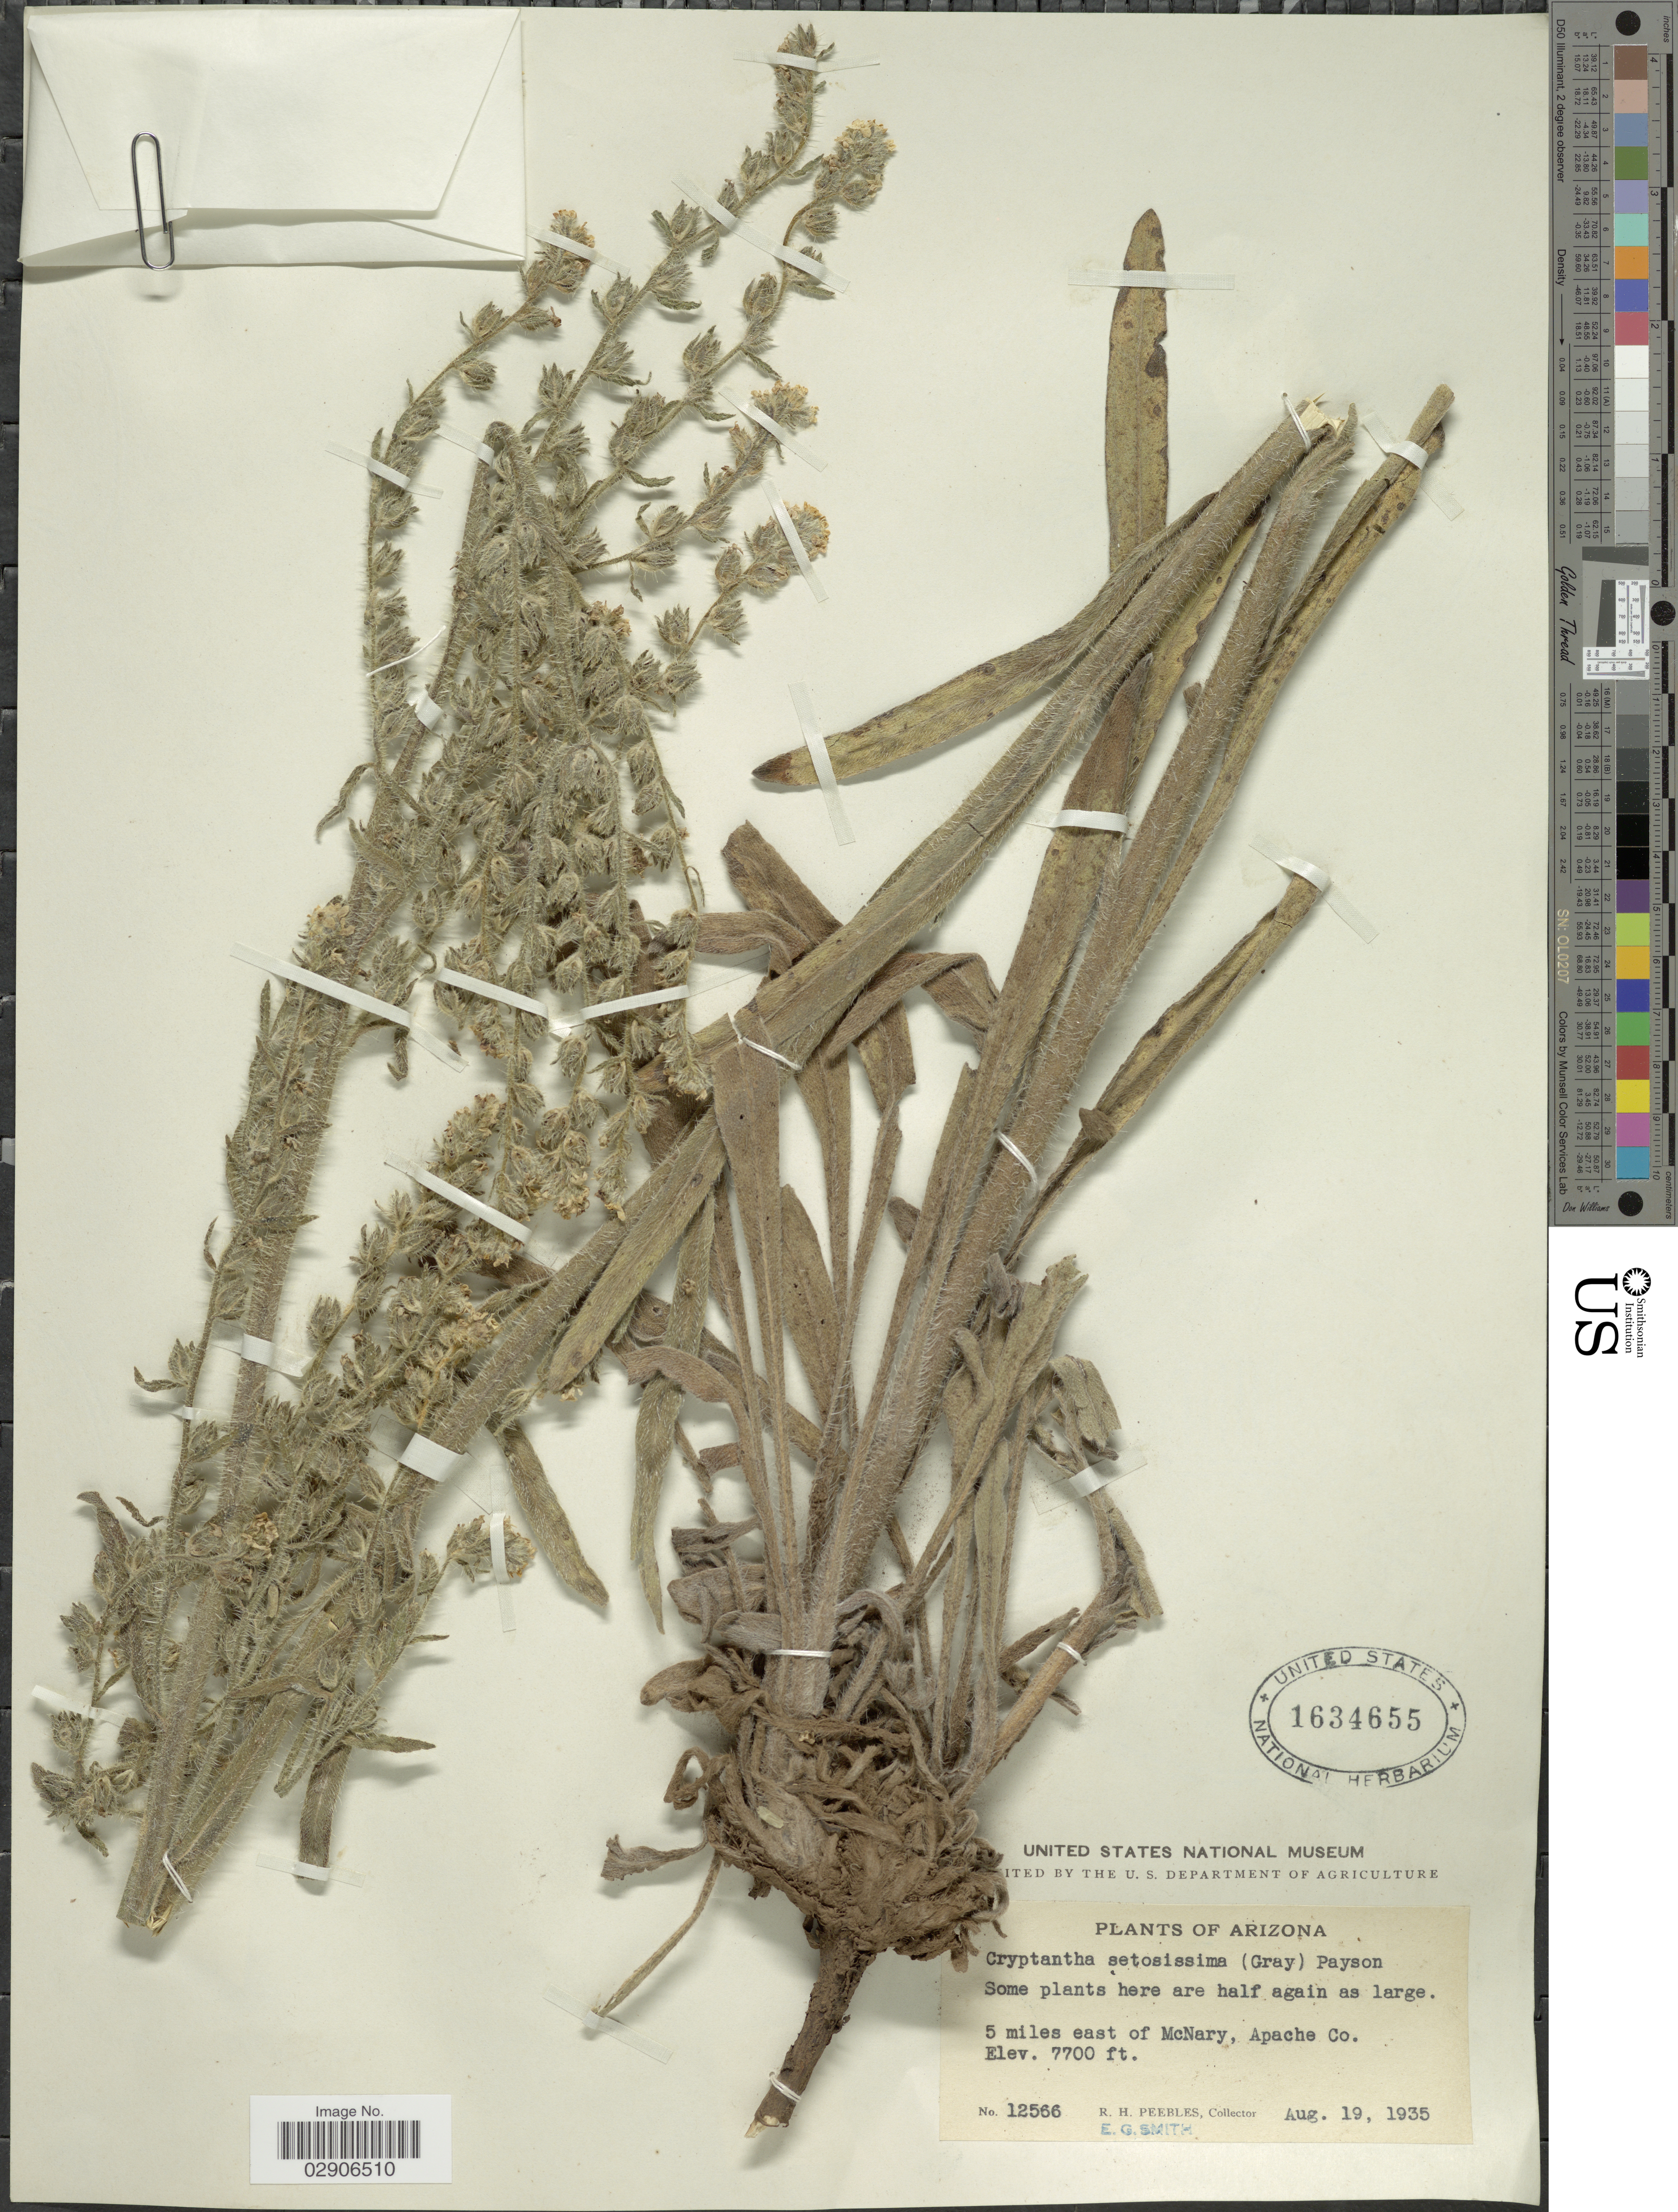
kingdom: Plantae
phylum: Tracheophyta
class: Magnoliopsida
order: Boraginales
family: Boraginaceae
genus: Oreocarya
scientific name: Oreocarya setosissima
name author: (A. Gray) Greene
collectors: R. H. Peebles & E. G. Smith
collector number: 12566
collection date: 1935-08-19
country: United States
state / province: Arizona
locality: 5 miles of east of McNary, Apache Co.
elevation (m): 2347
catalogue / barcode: US 1634655